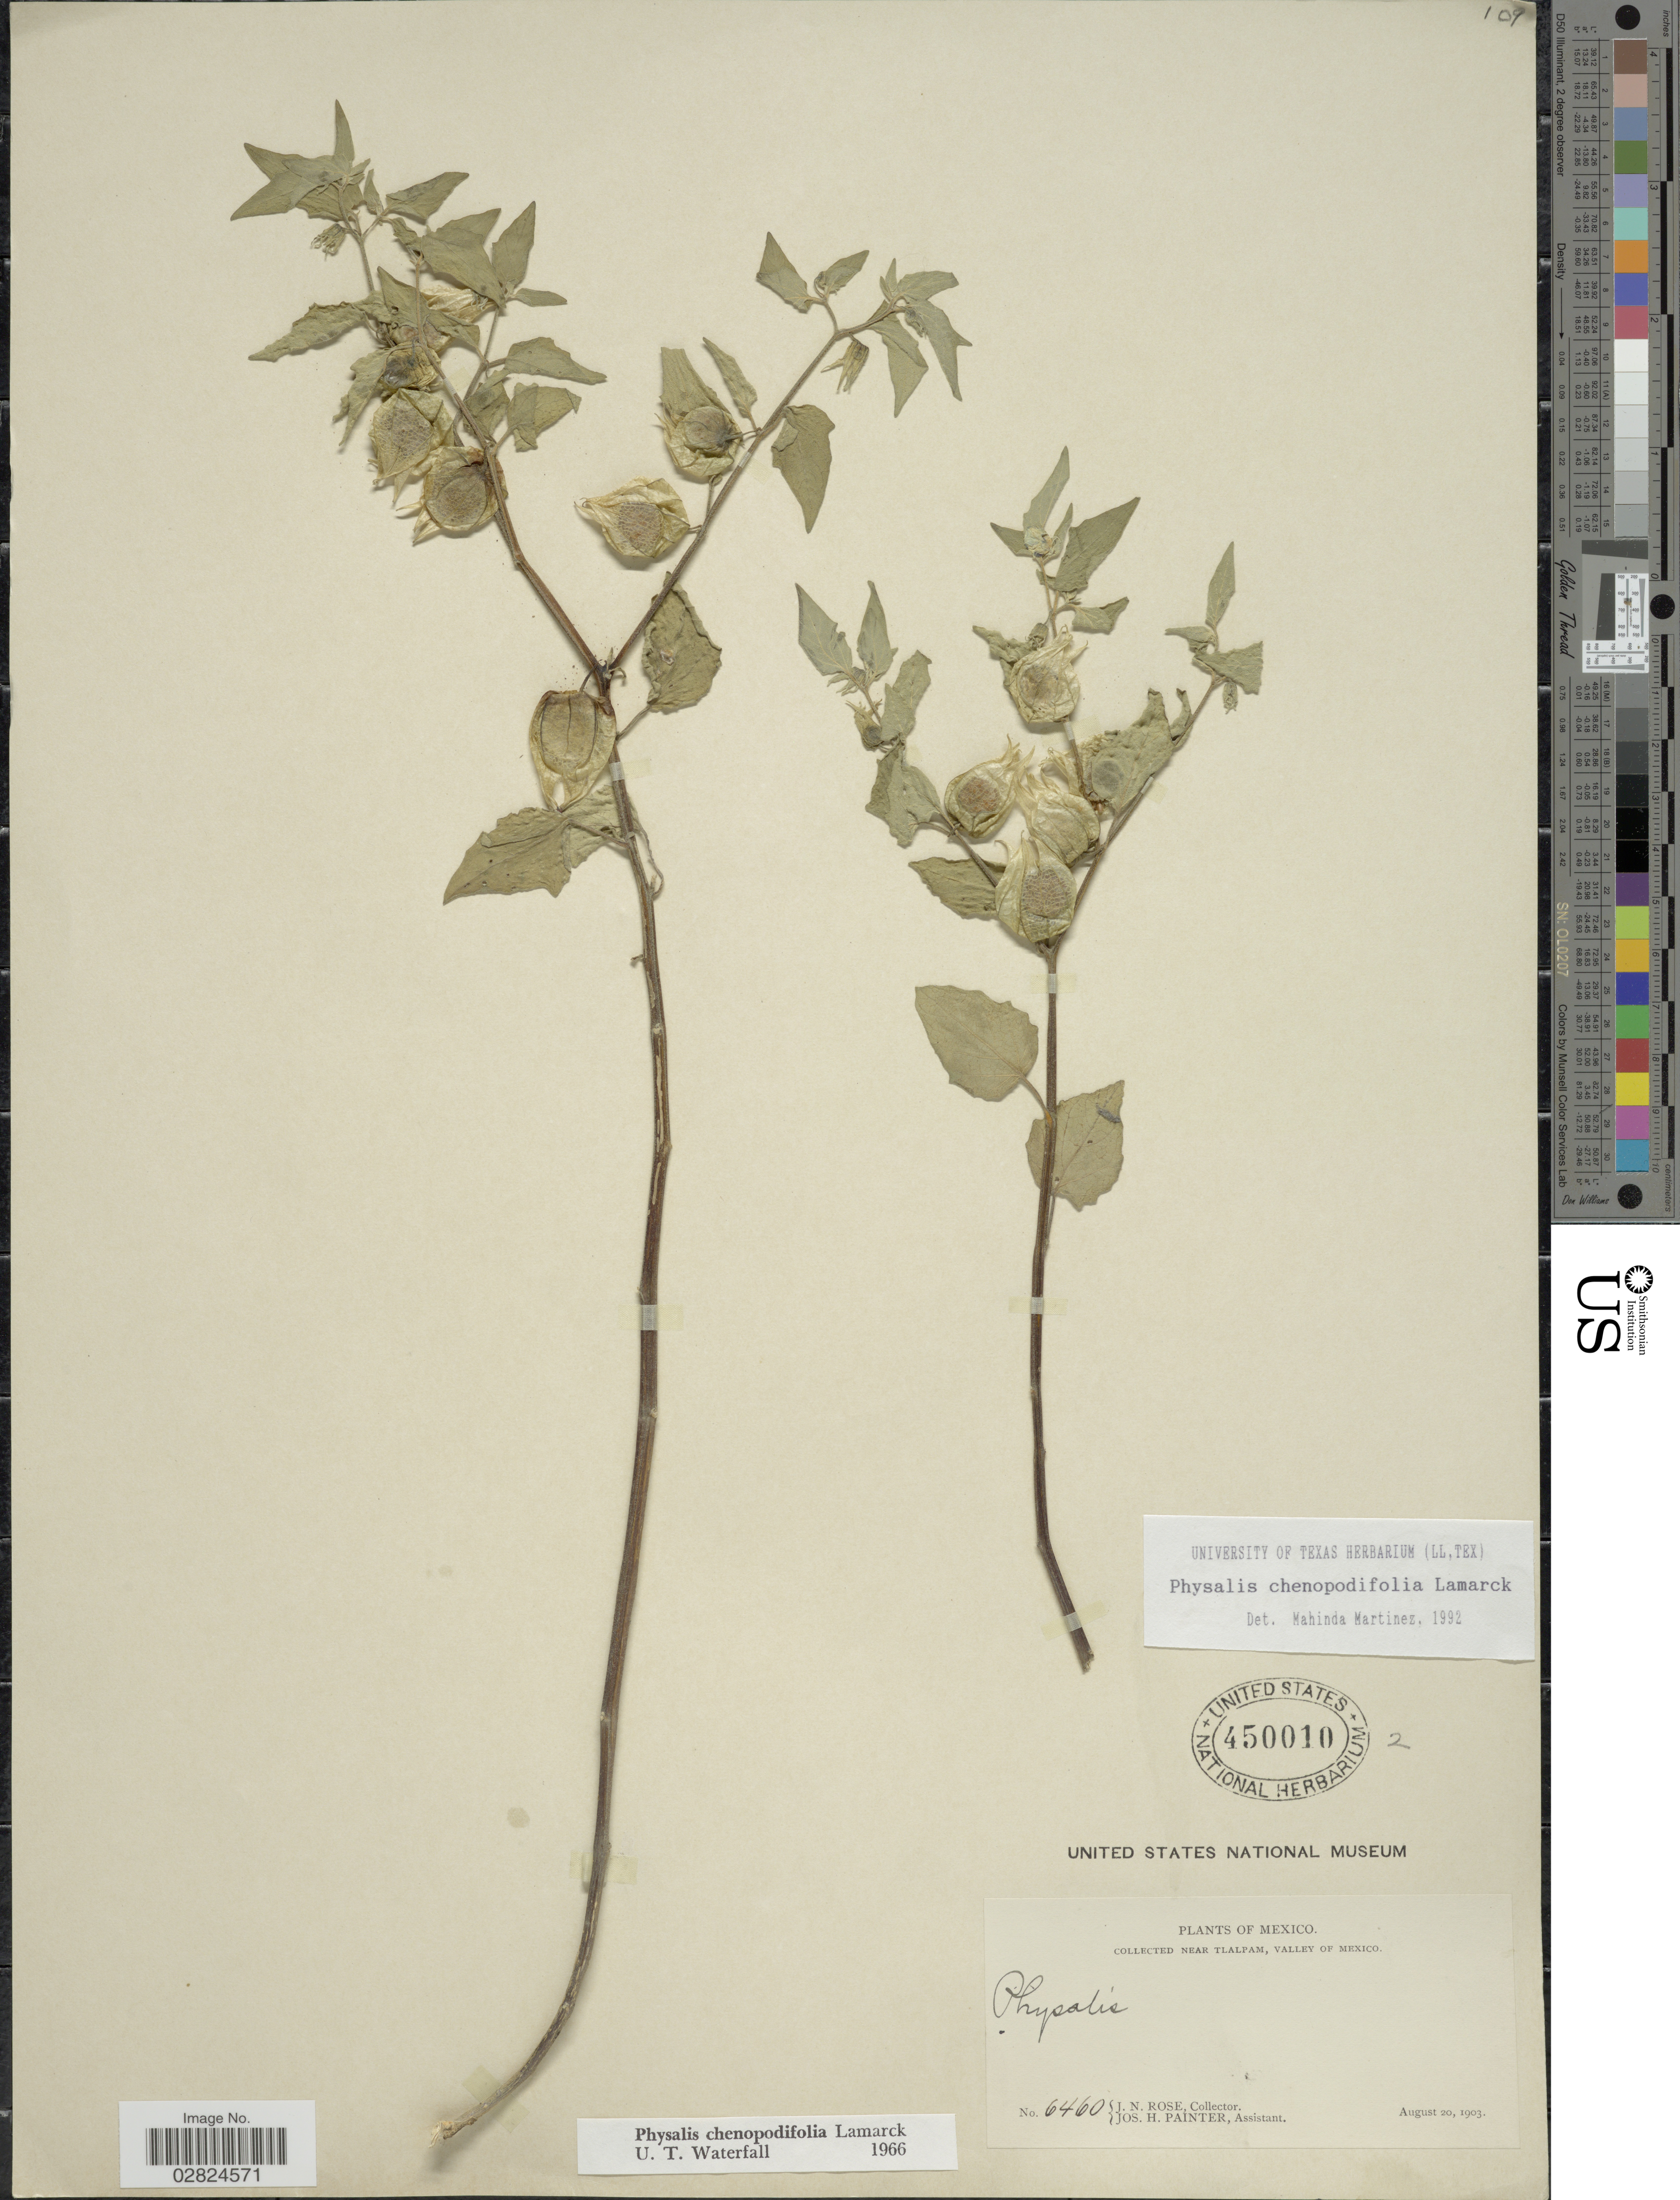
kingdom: Plantae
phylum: Tracheophyta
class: Magnoliopsida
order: Solanales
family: Solanaceae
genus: Physalis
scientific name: Physalis chenopodifolia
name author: Lam.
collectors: J. N. Rose & J. H. Painter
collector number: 6460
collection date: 1903-08-20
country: Mexico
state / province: México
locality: Near Tlalpam, Valley of Mexico.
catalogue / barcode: US 450010